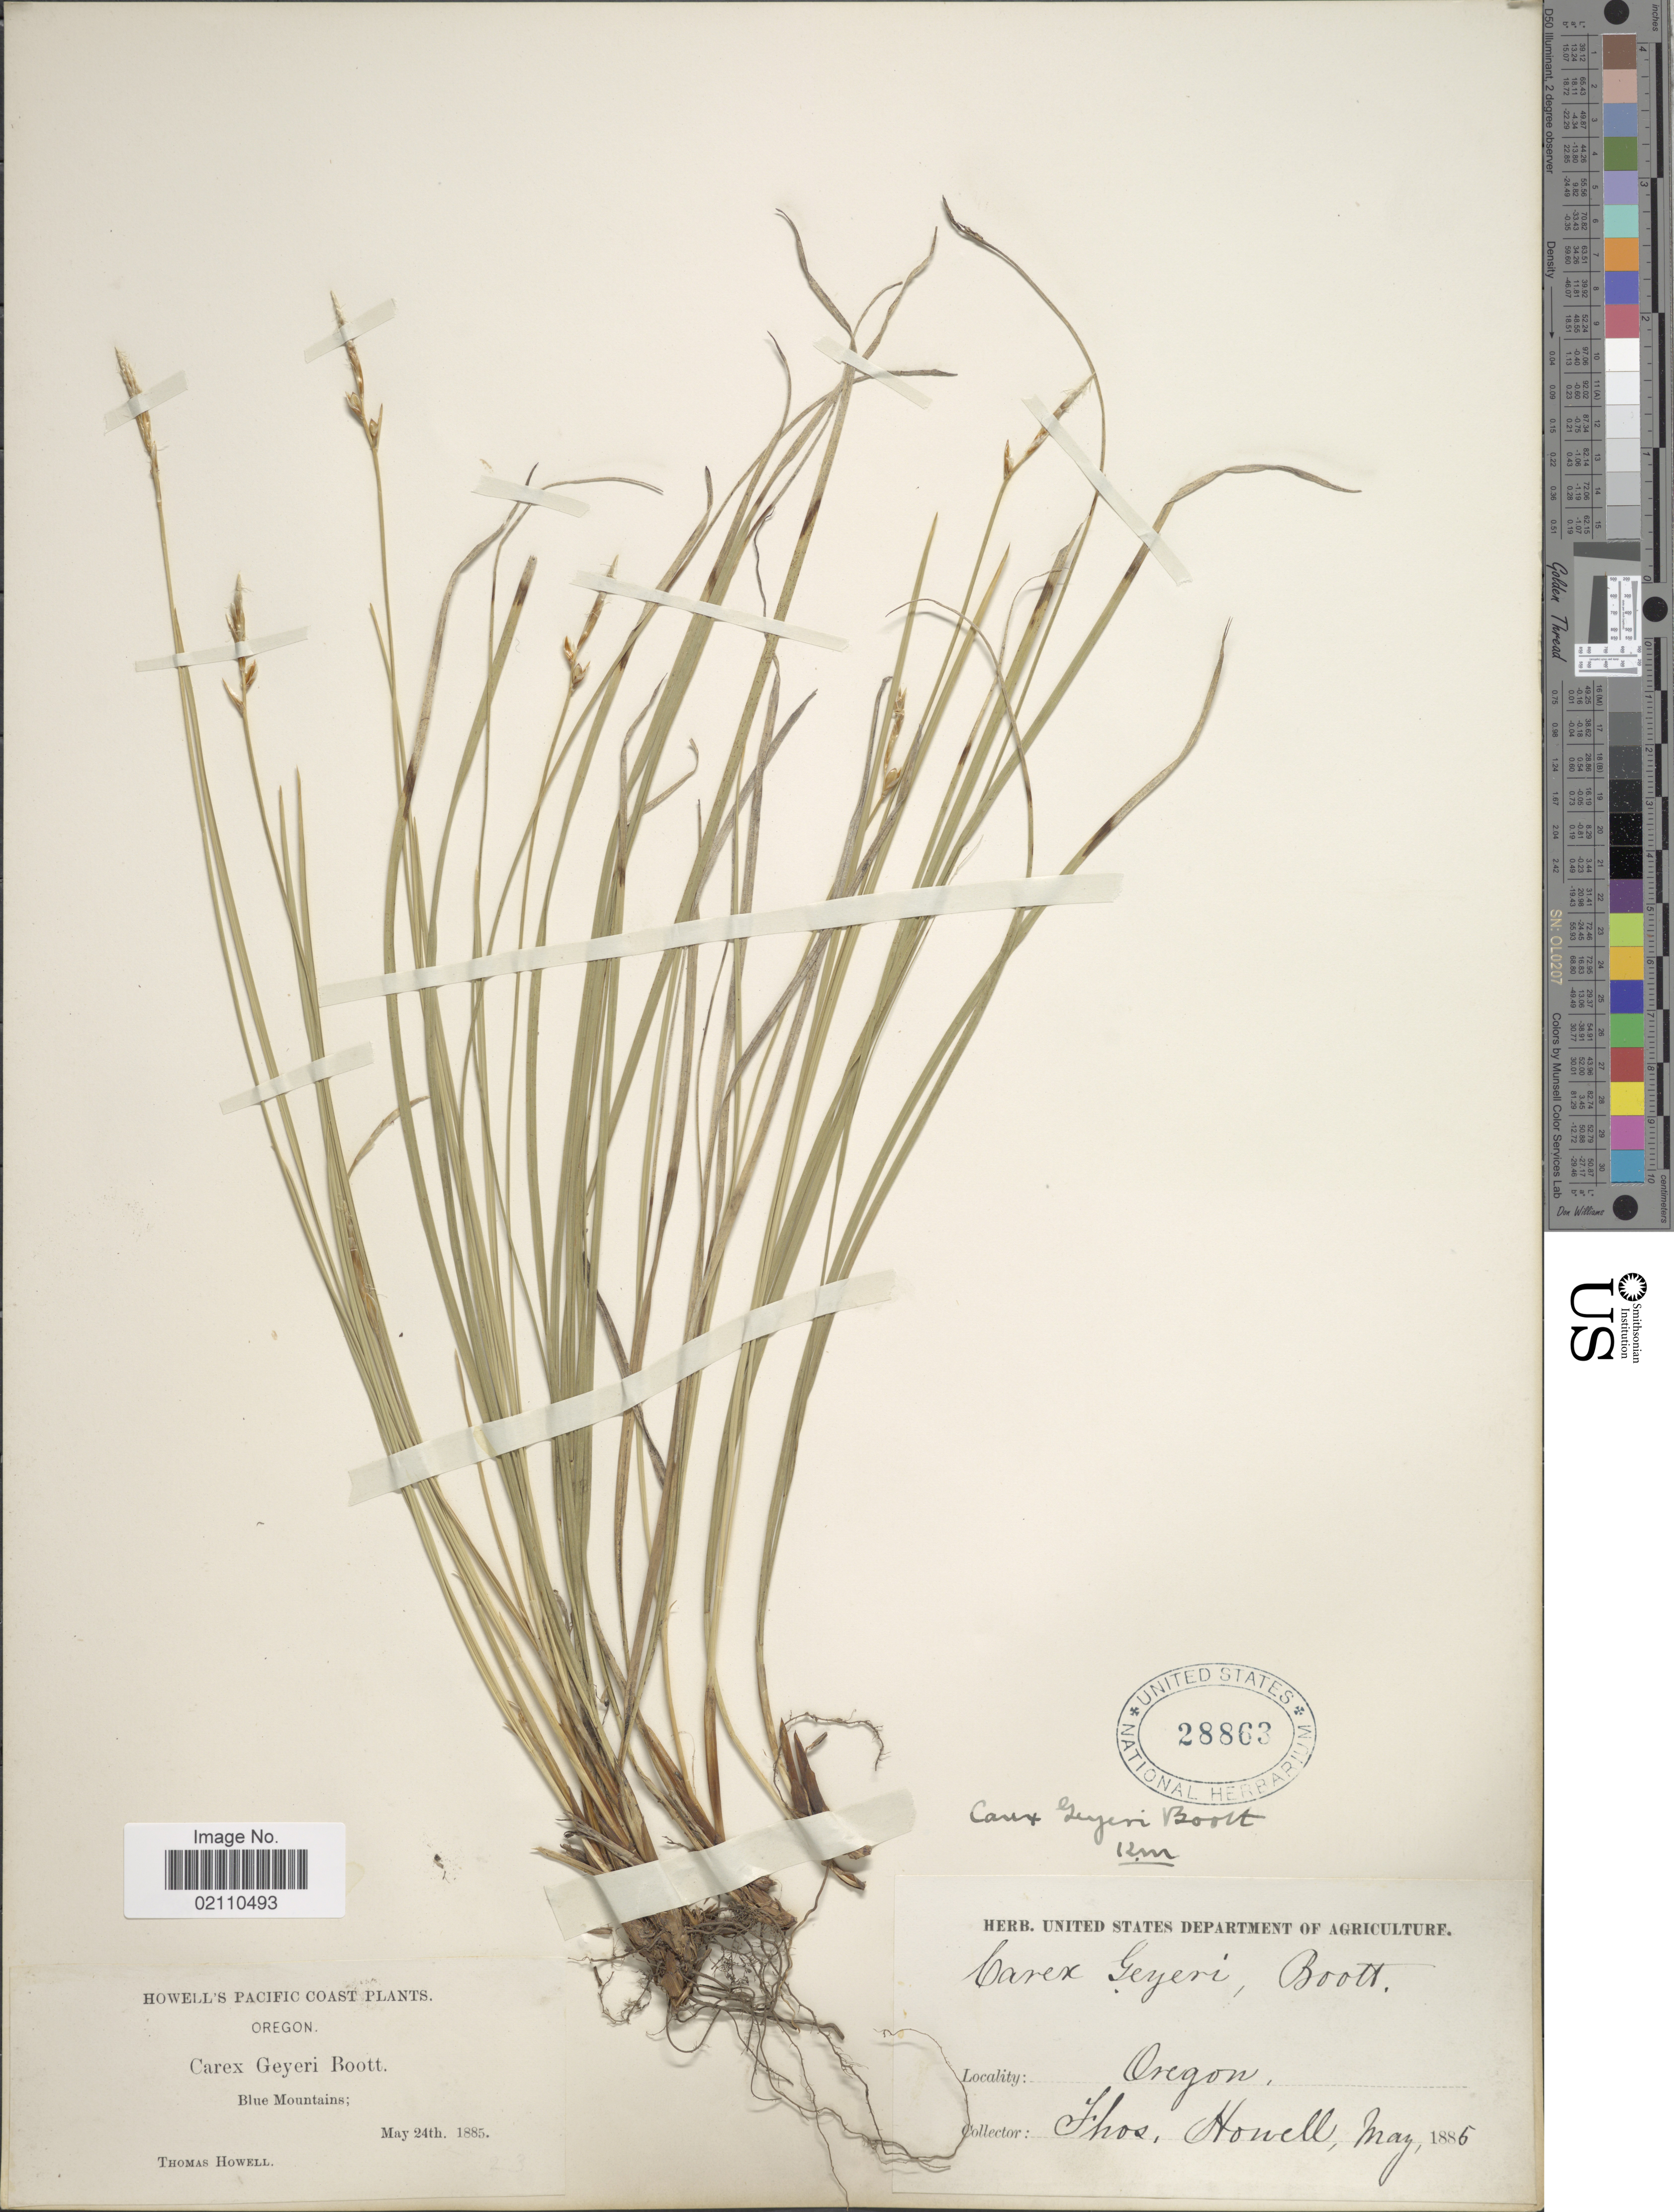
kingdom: Plantae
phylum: Tracheophyta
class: Liliopsida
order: Poales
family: Cyperaceae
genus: Carex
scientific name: Carex geyeri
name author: Boott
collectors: T. Howell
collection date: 1885-05-24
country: United States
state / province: Oregon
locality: Blue Mountains, Pacific Coast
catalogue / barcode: US 28863